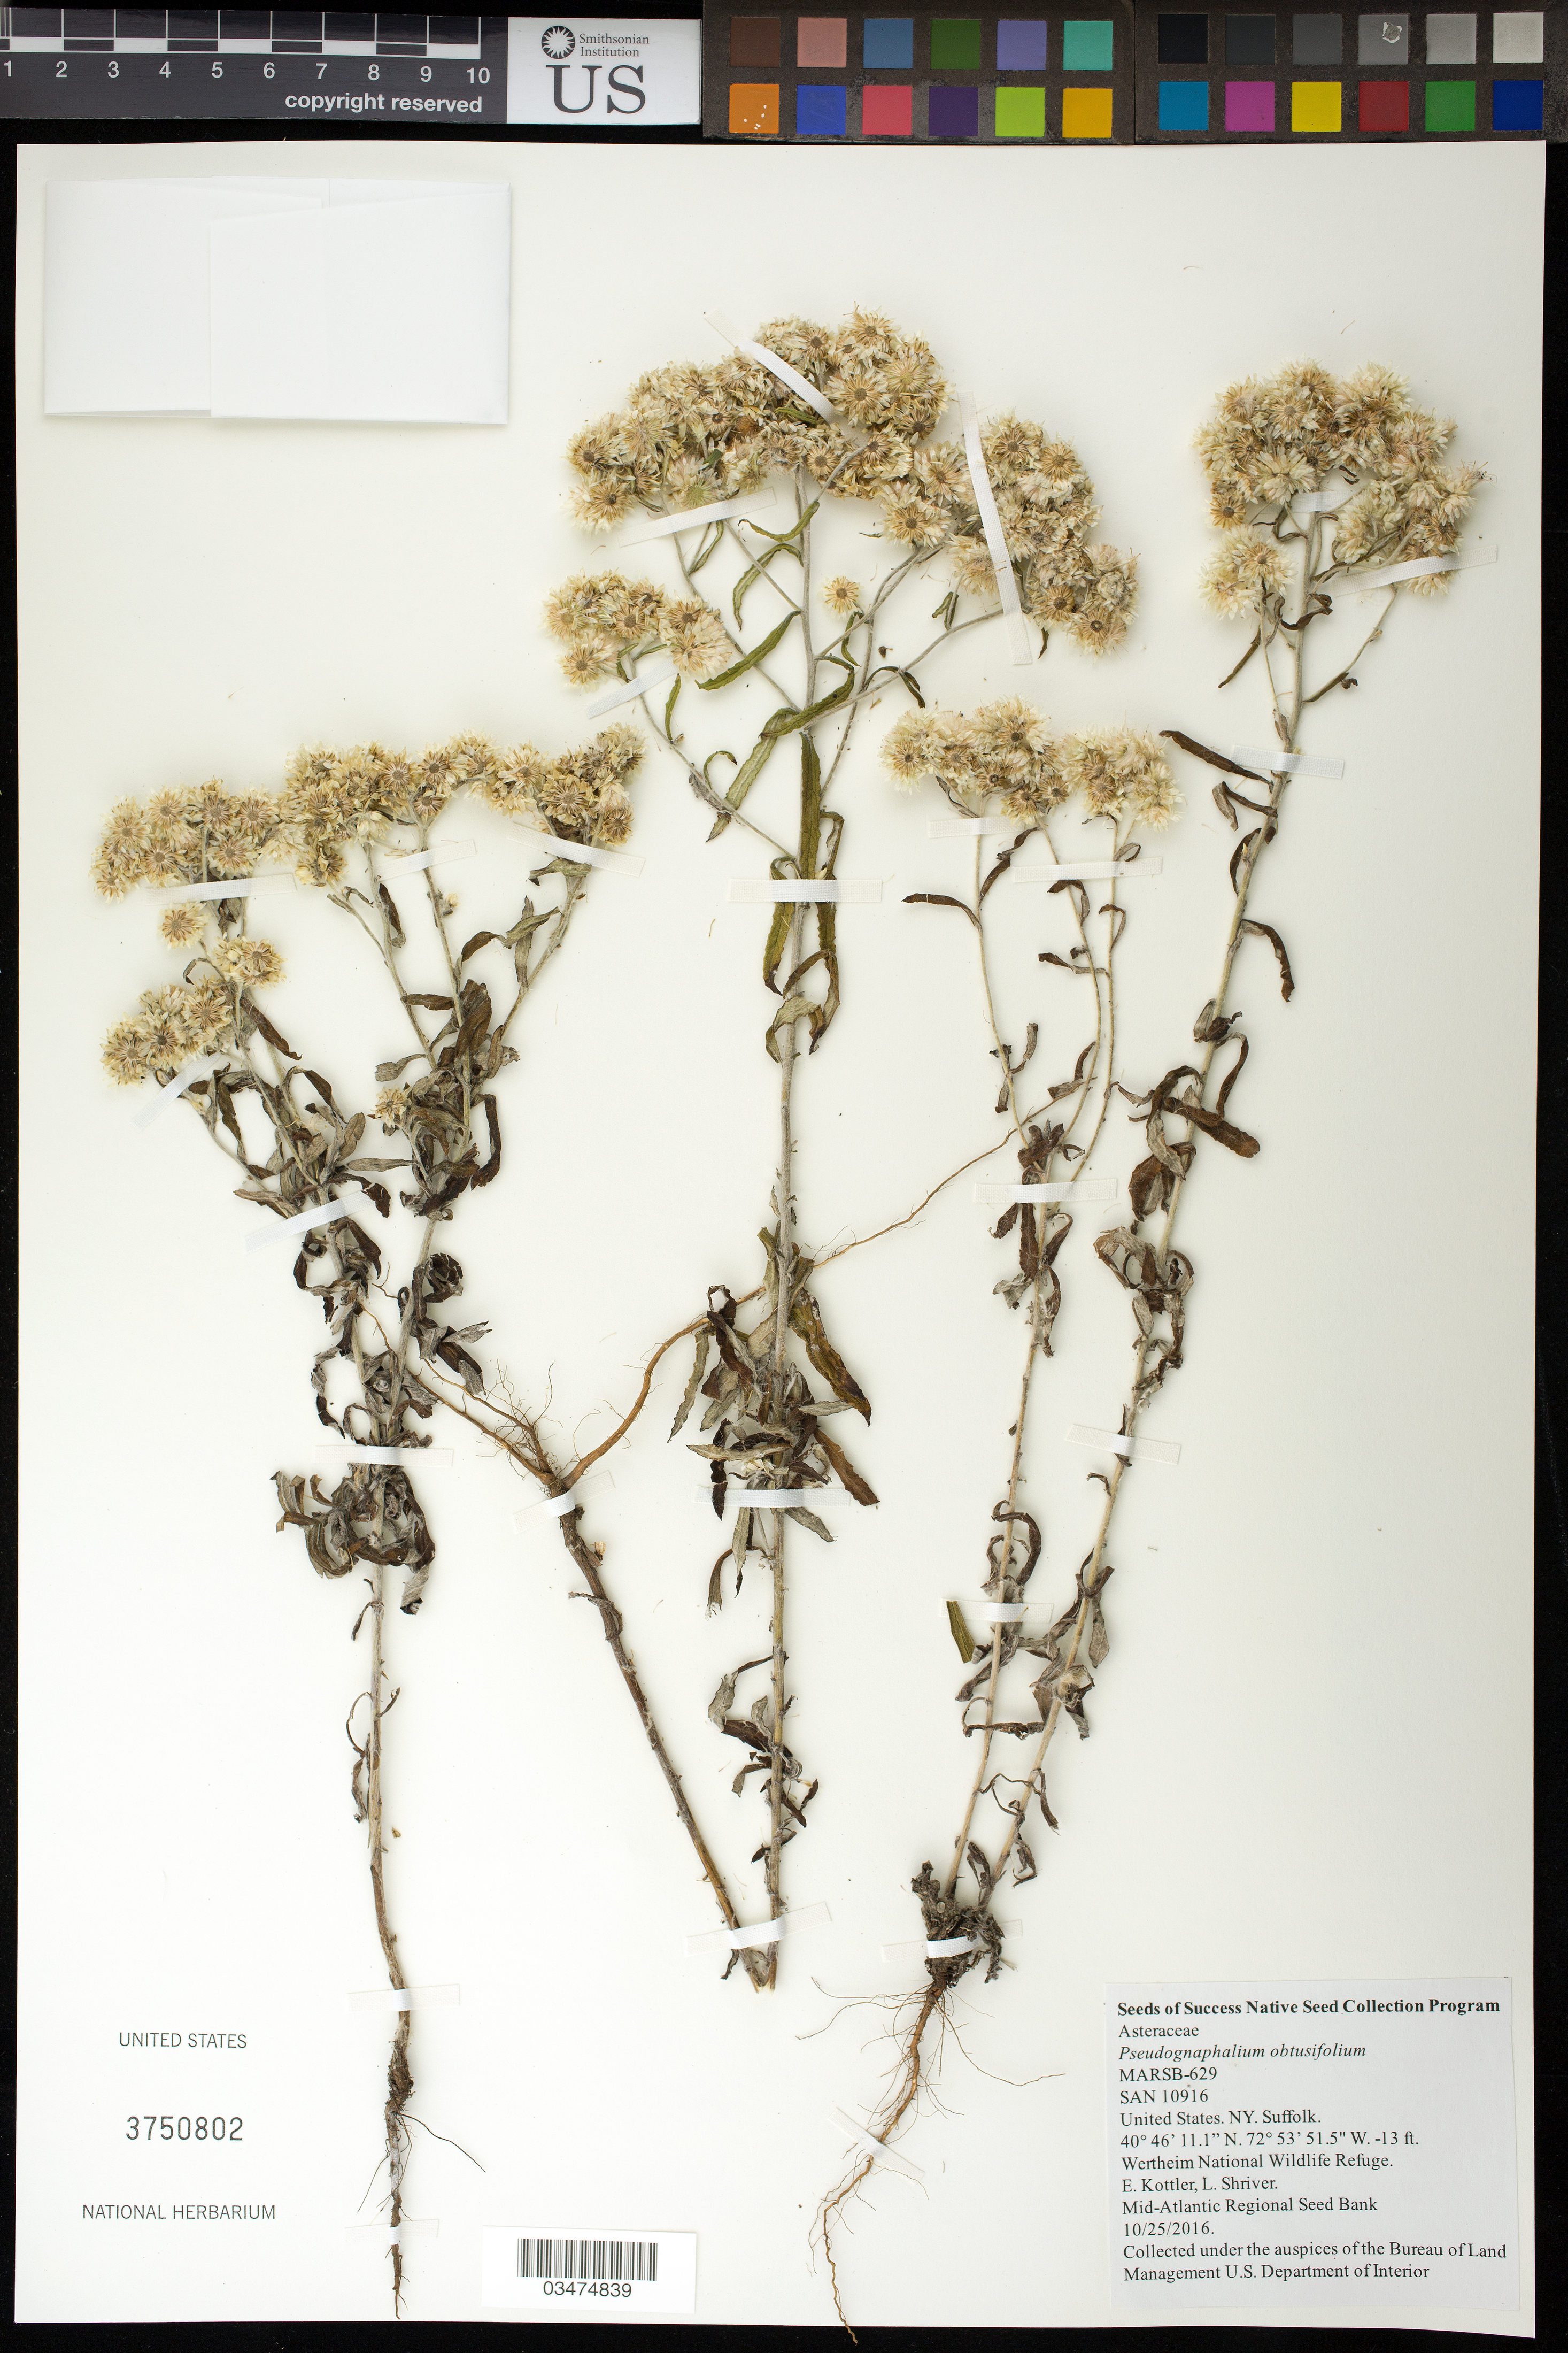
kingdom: Plantae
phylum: Tracheophyta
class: Magnoliopsida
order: Asterales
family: Asteraceae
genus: Pseudognaphalium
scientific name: Pseudognaphalium obtusifolium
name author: (L.) Hilliard & B.L. Burtt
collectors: E. Kottler & L. Shriver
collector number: MARSB-629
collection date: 2016-10-25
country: United States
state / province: New York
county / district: Suffolk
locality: Wertheim National Wildlife Refuge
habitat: Old field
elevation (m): -4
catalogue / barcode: US 3750802